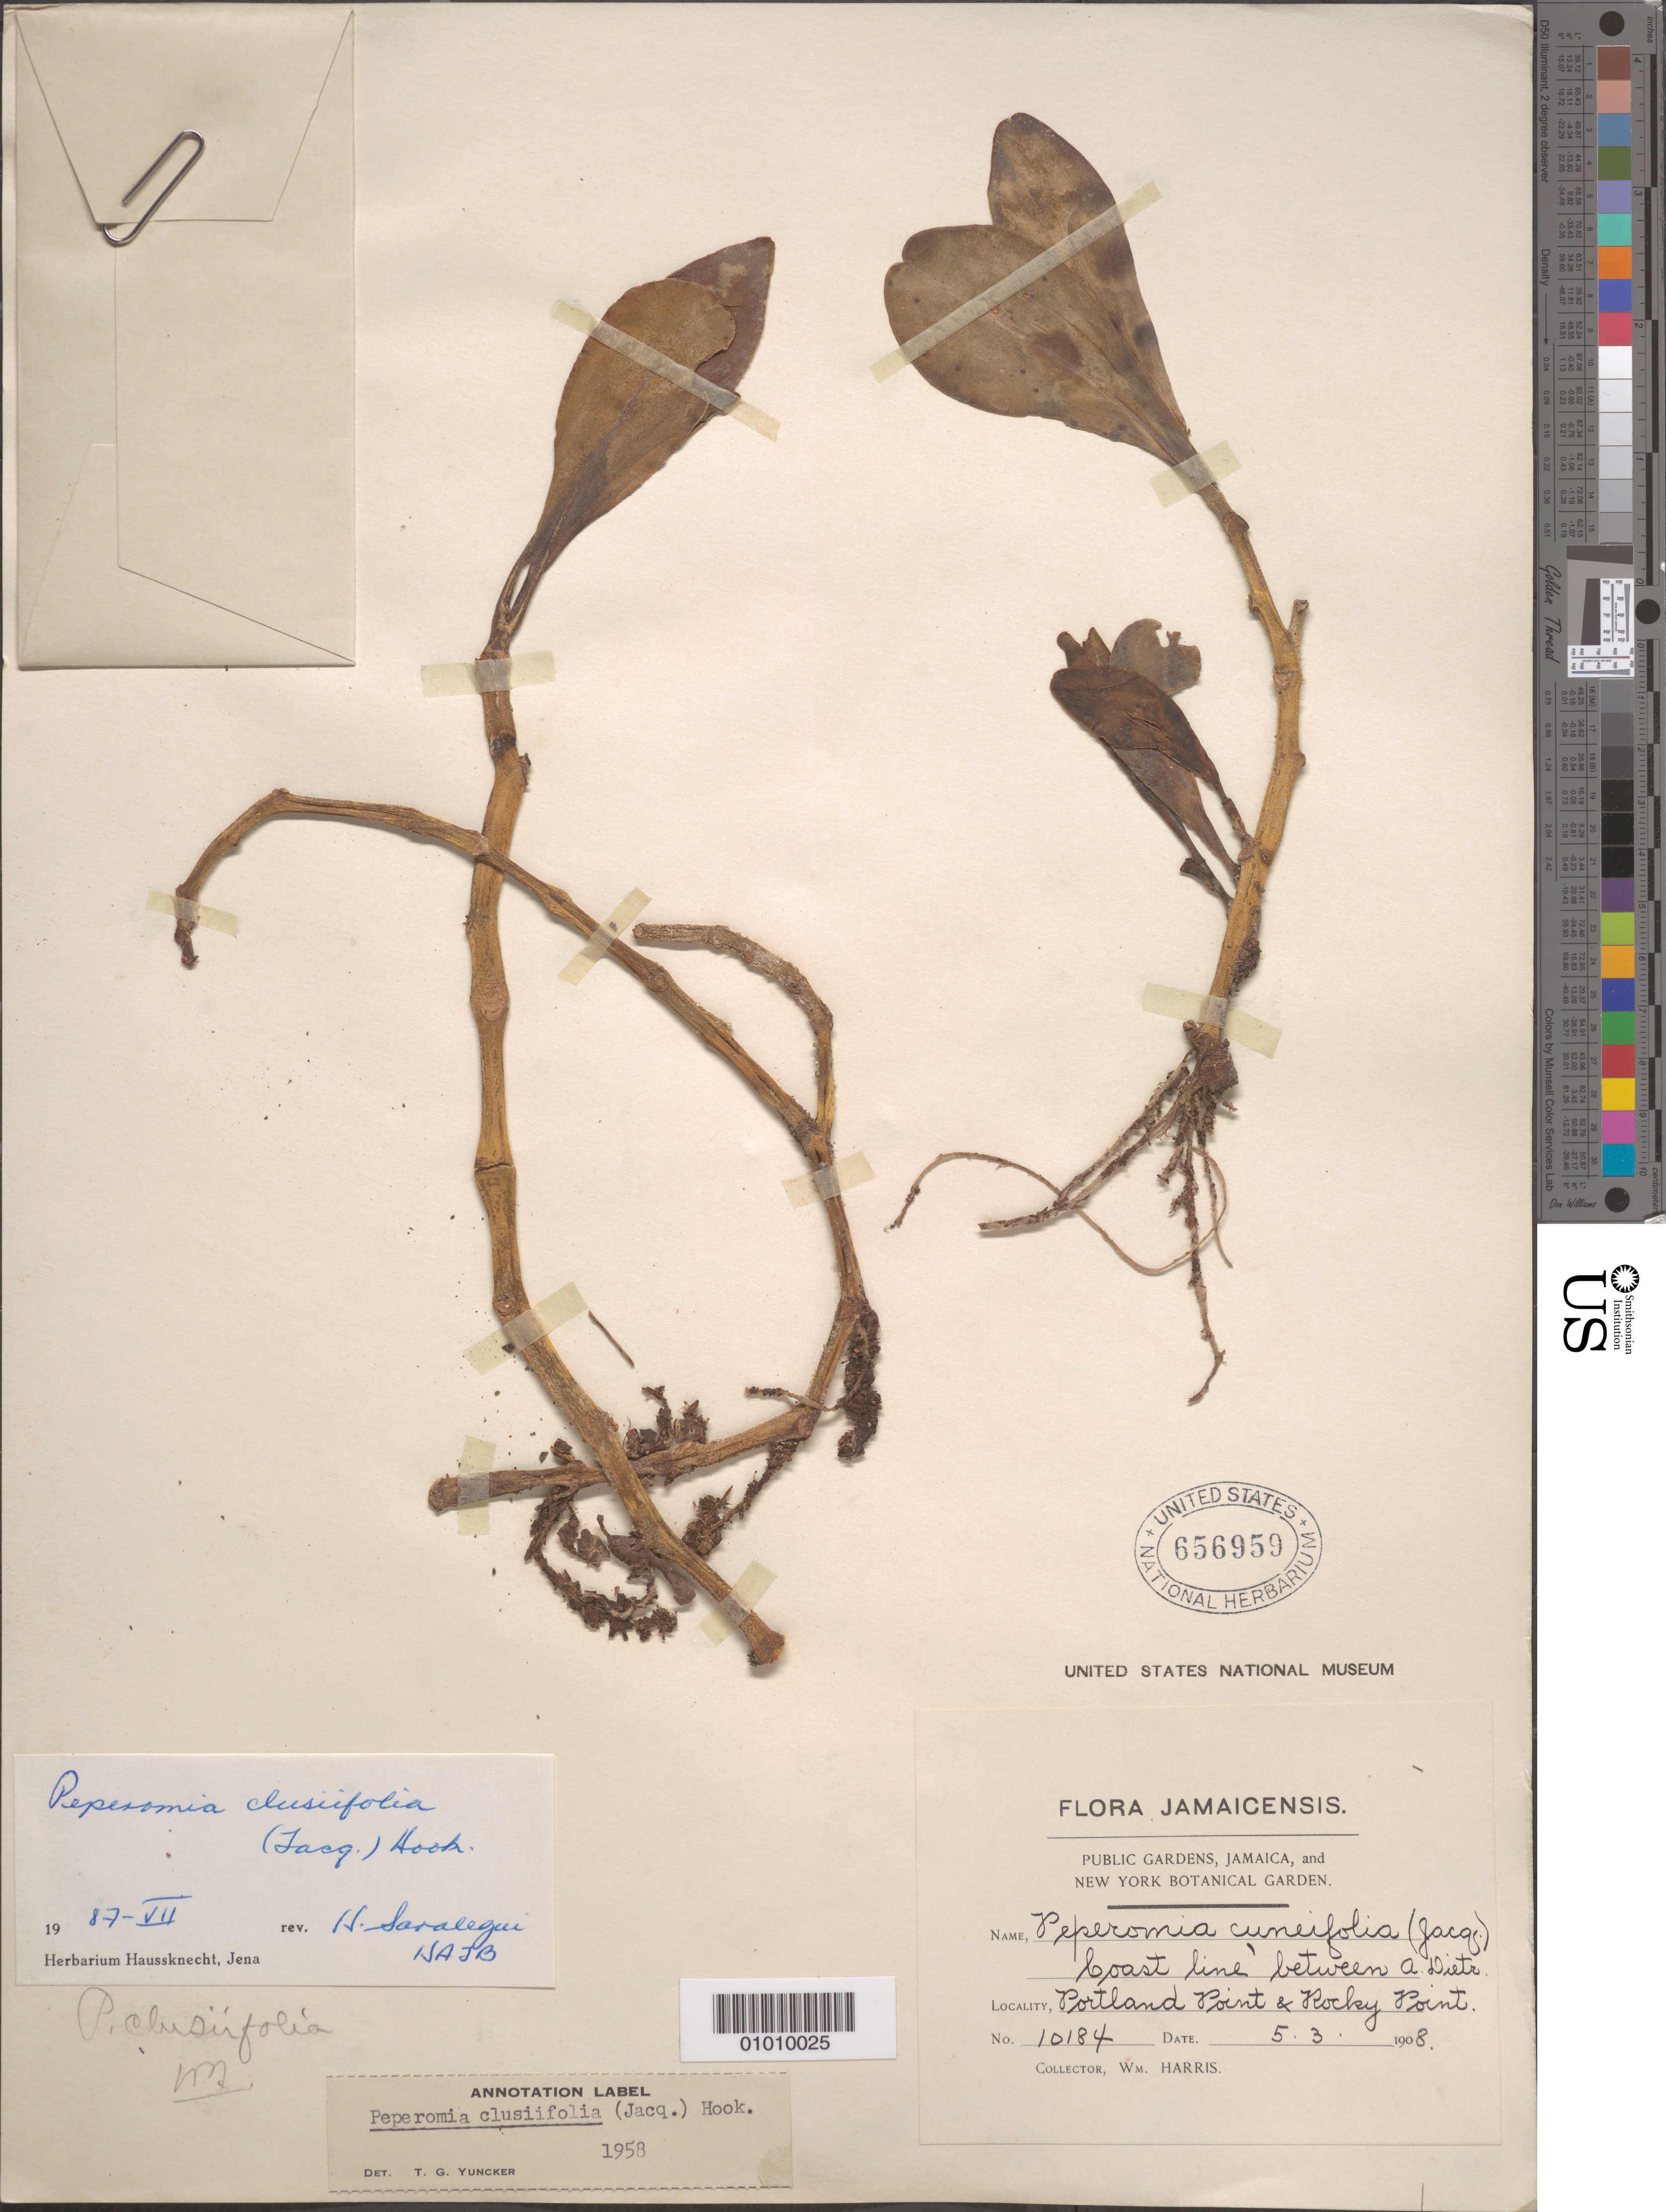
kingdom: Plantae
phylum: Tracheophyta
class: Magnoliopsida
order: Piperales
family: Piperaceae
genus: Peperomia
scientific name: Peperomia clusiifolia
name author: (Jacq.) Hook.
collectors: W. Harris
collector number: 10184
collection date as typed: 05 Apr 1908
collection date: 1908-04-05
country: Jamaica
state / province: Portland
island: Jamaica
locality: Coast line between a. Niete. Portland point and Rocky point.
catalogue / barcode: US 656959